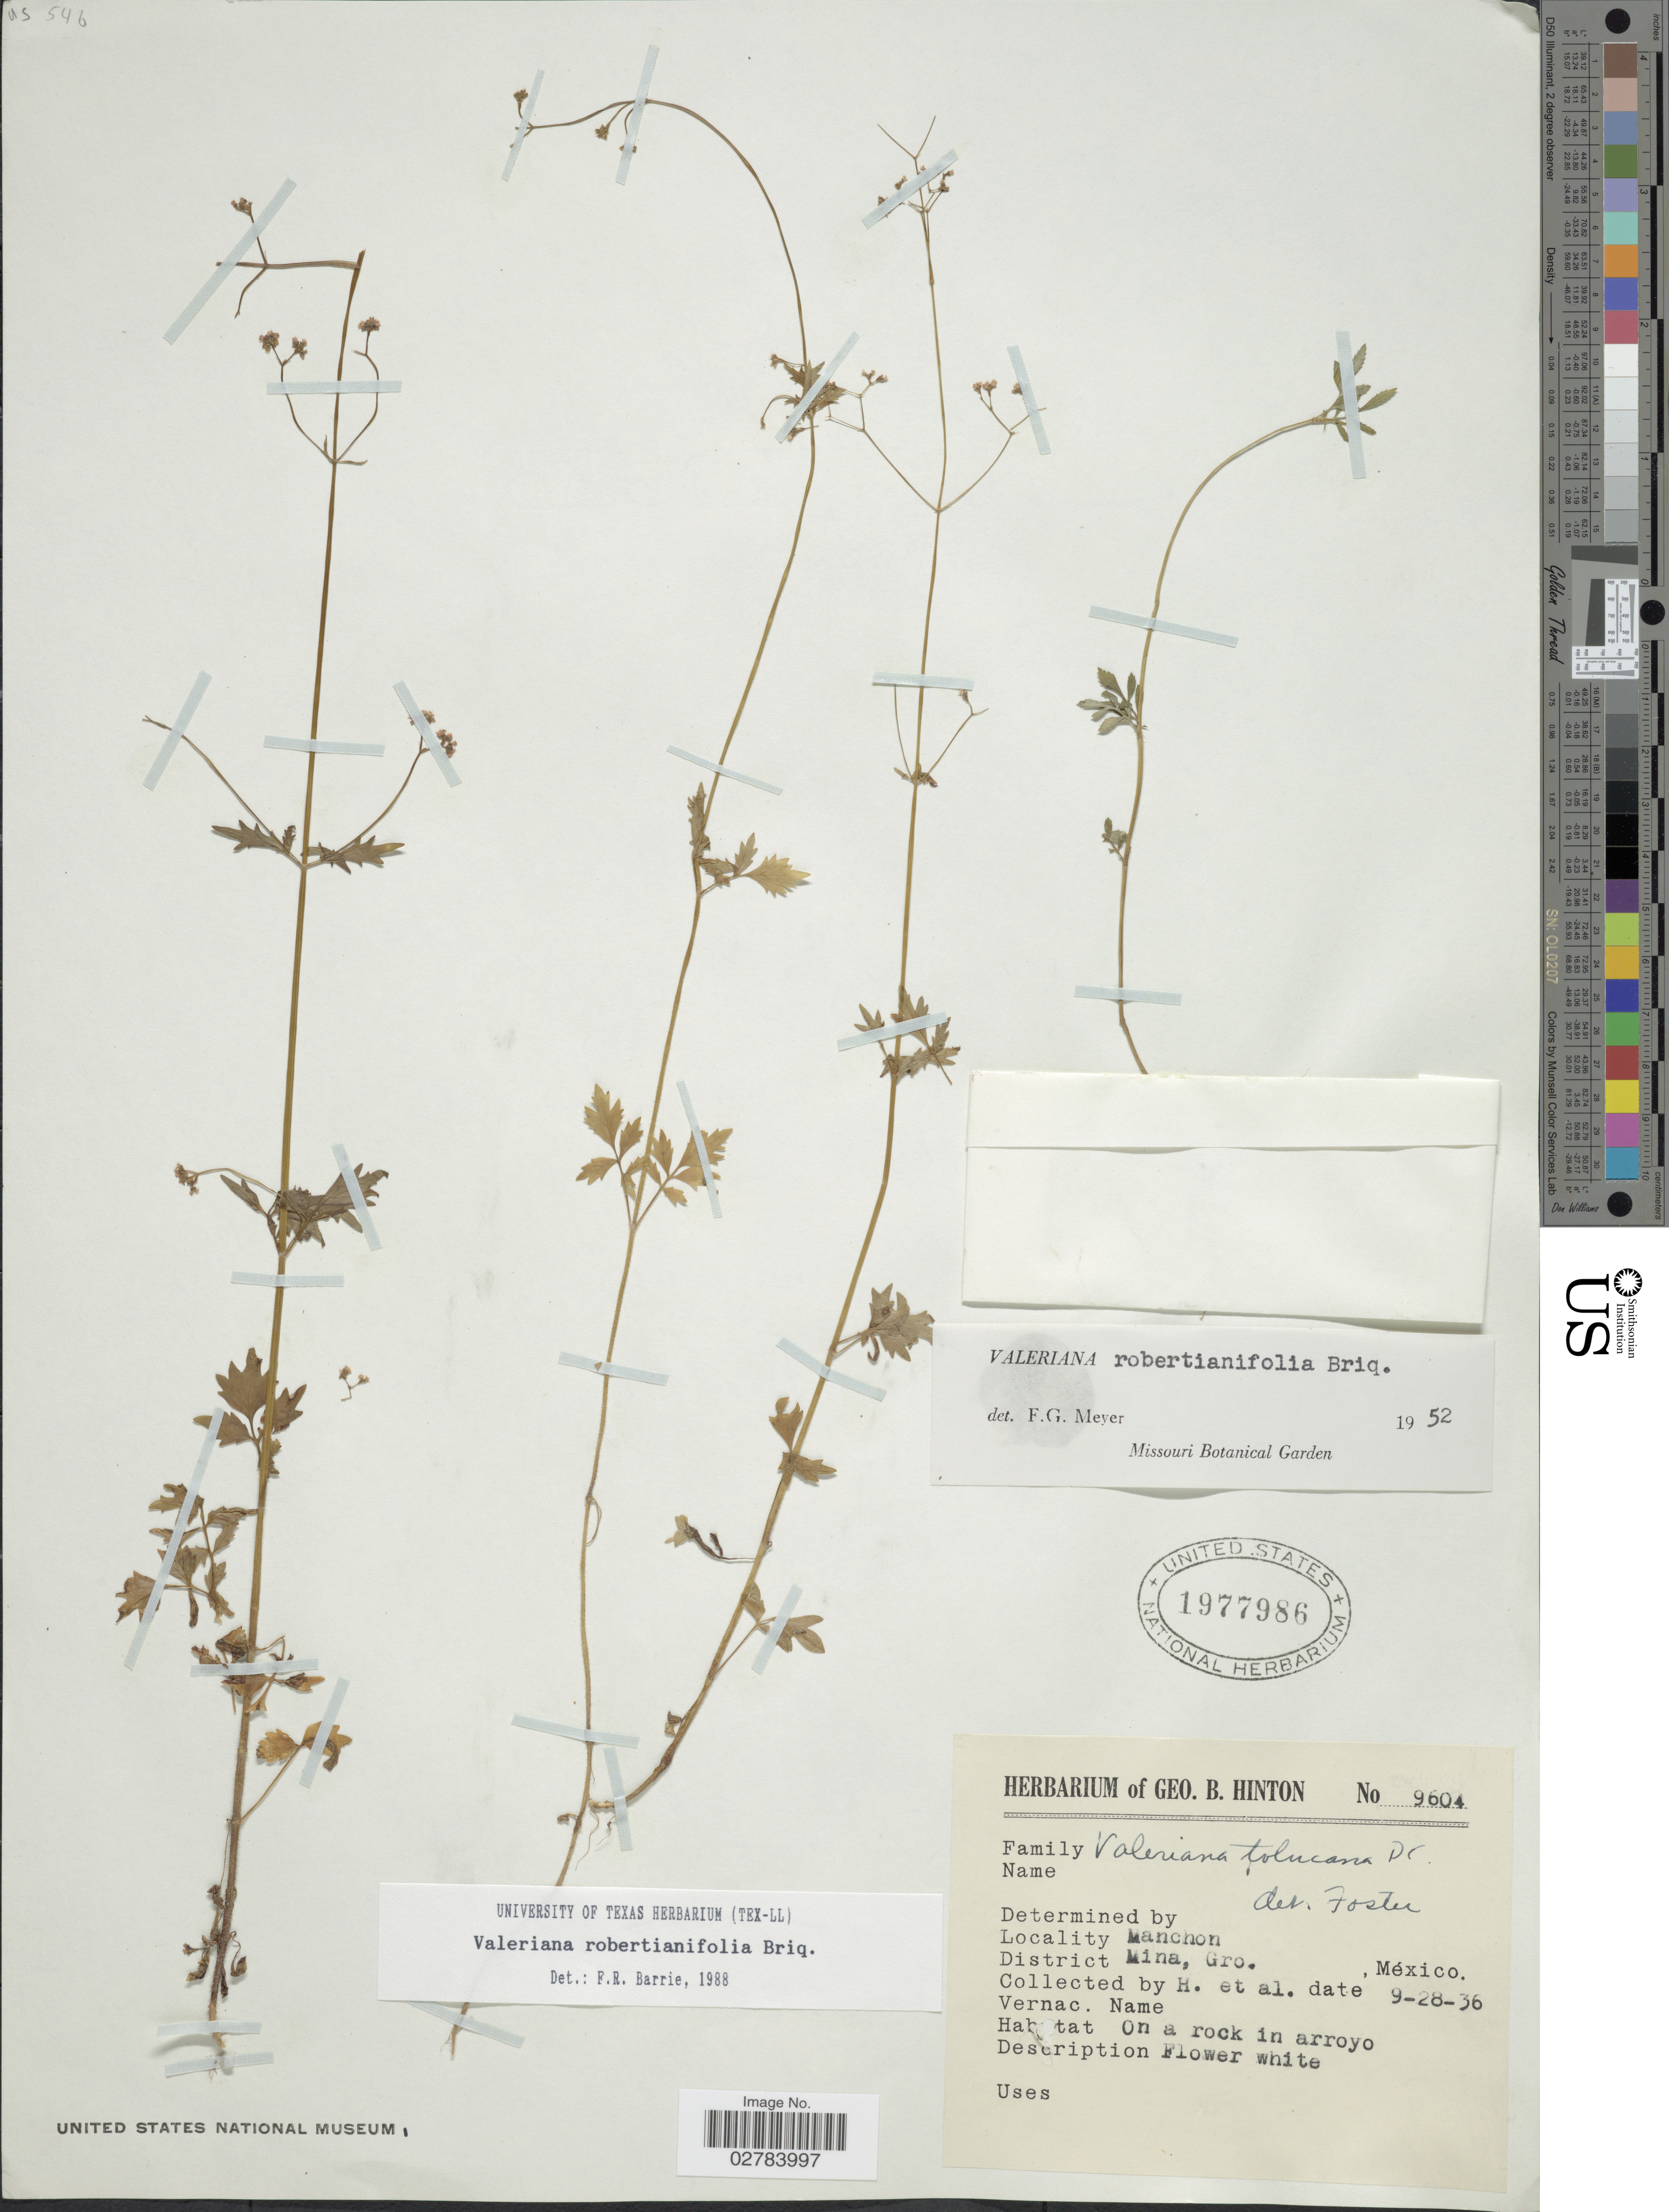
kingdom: Plantae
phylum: Tracheophyta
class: Magnoliopsida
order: Dipsacales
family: Caprifoliaceae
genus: Valeriana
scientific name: Valeriana robertianifolia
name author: Briq.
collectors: G. B. Hinton & et al.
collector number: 9604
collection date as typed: Transcribed d/m/y: 28/9/36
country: Mexico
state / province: Guerrero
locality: Manchon, District Mina.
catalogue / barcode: US 1977986